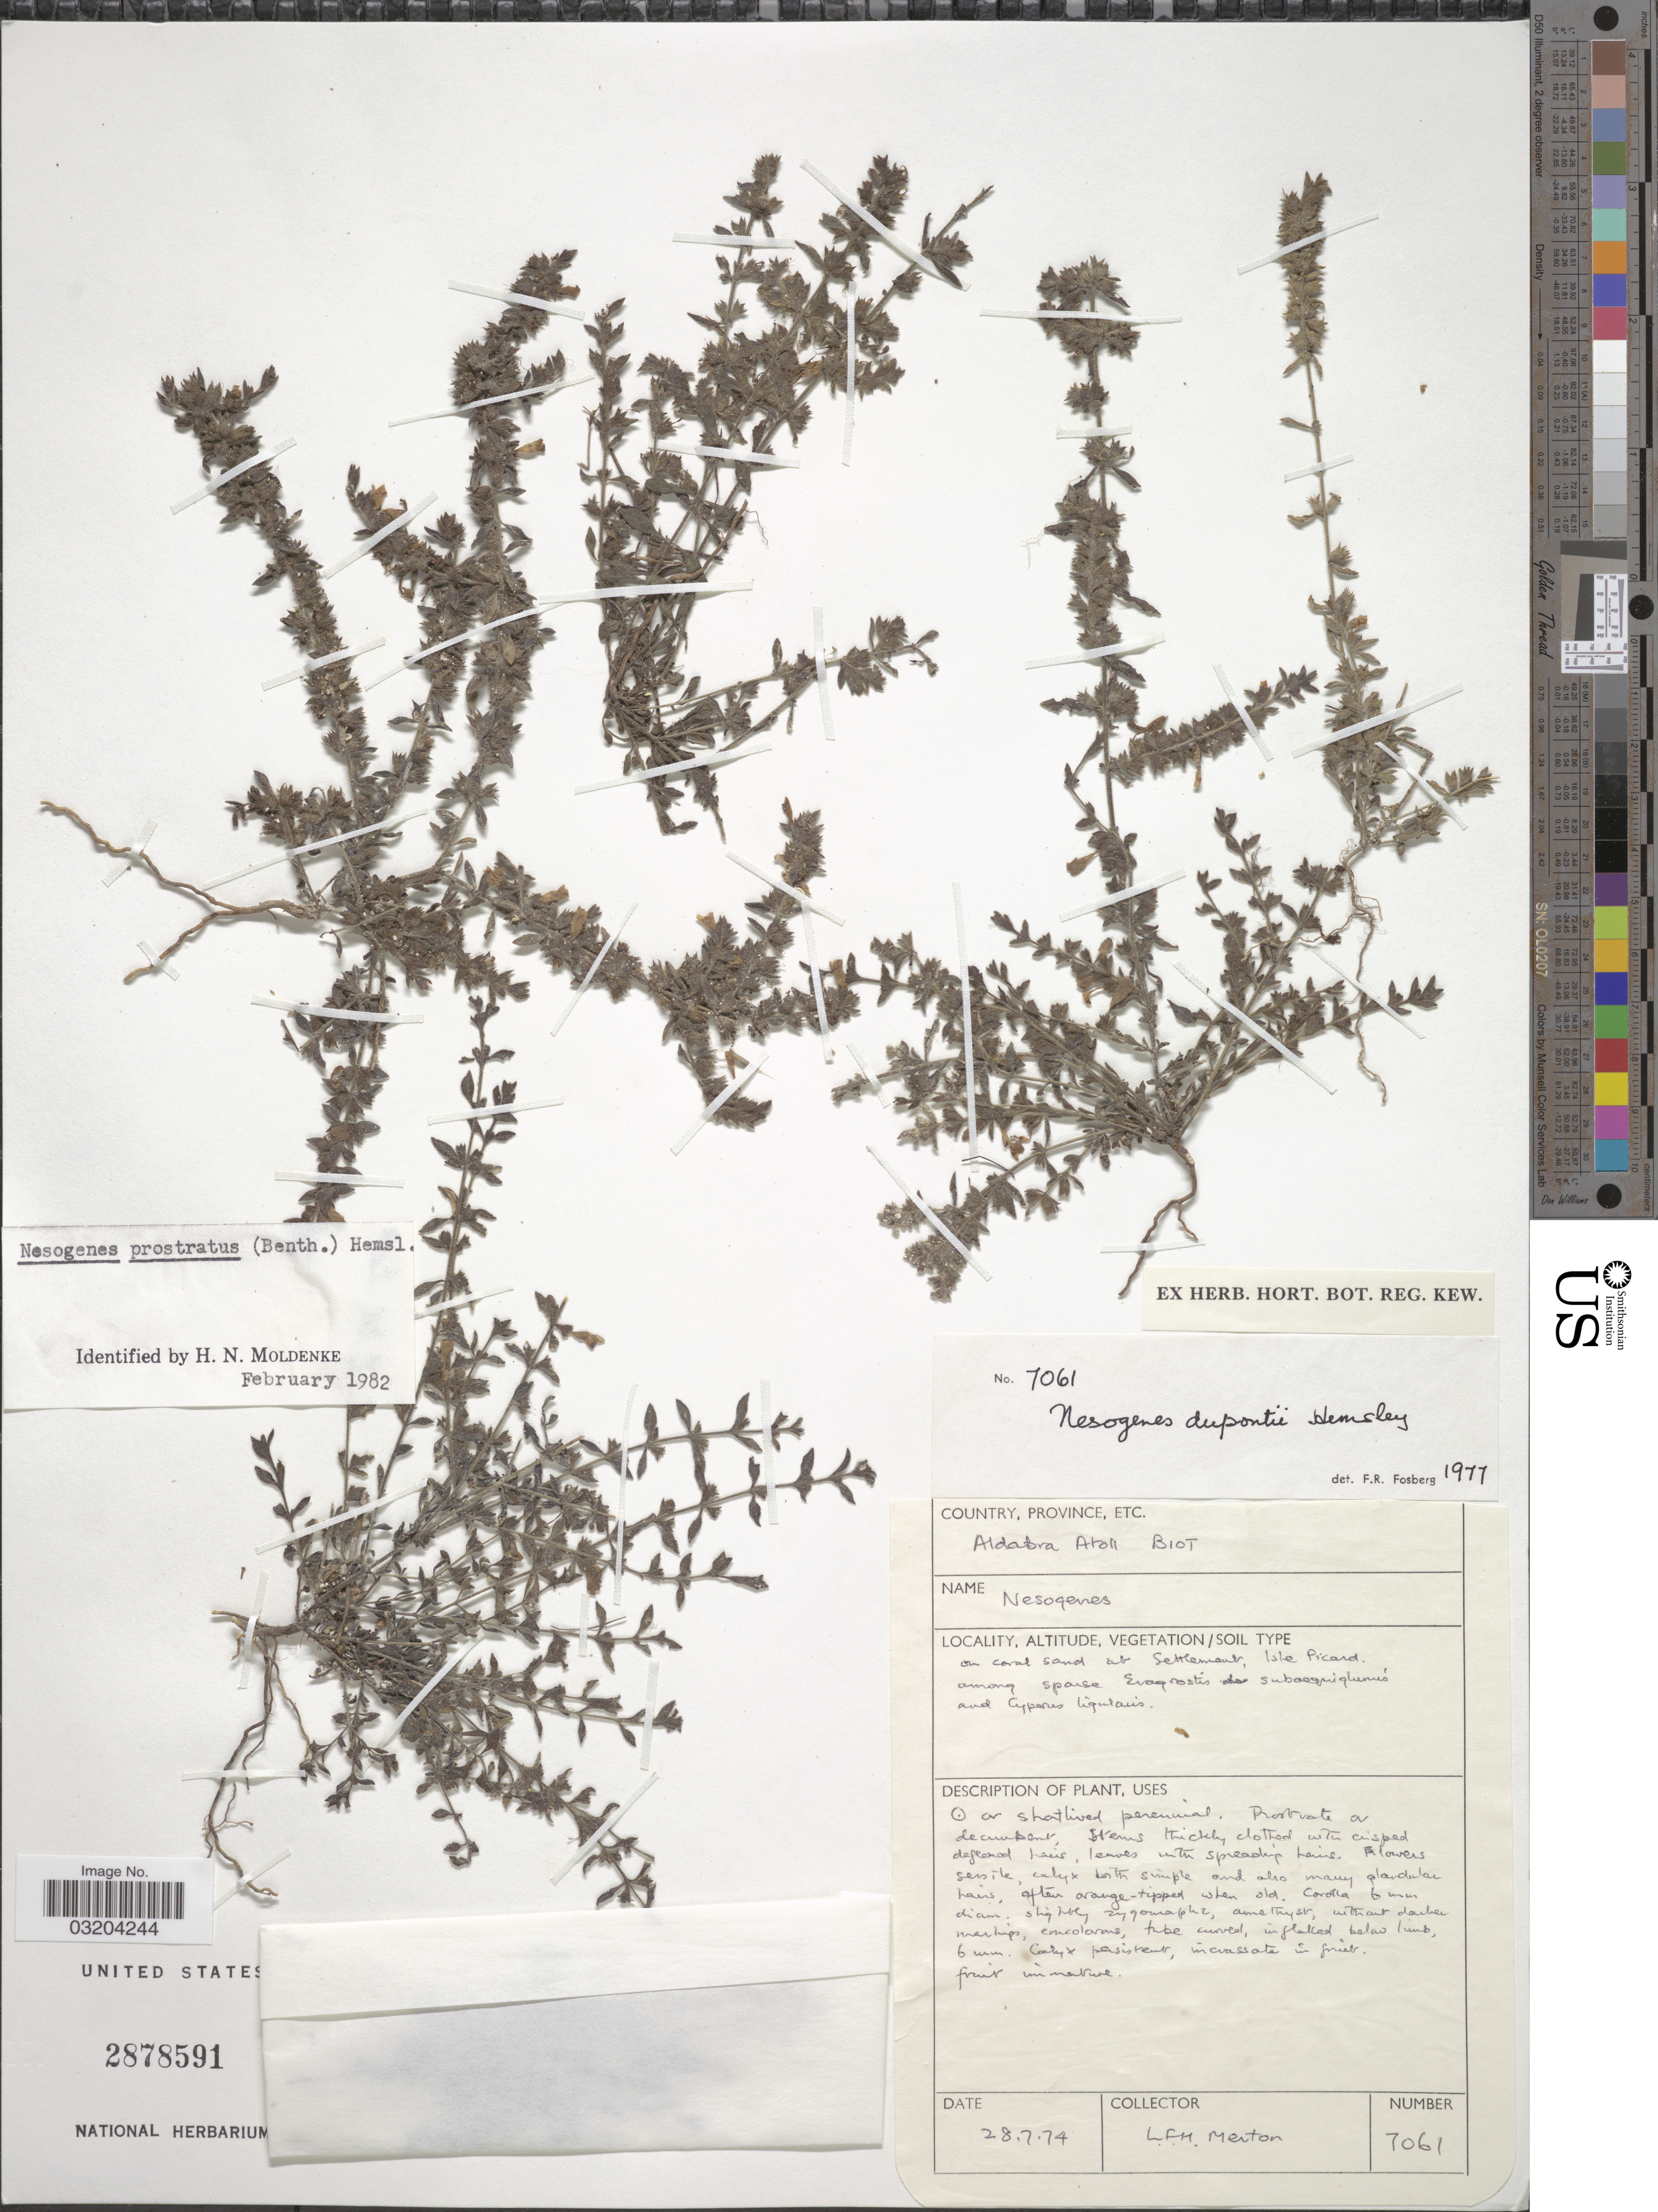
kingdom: Plantae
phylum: Tracheophyta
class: Magnoliopsida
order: Lamiales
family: Orobanchaceae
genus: Nesogenes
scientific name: Nesogenes prostrata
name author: (Benth.) Hemsl.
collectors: L. Merton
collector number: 7061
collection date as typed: Transcribed d/m/y: 28/7/74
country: Seychelles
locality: Aldabra Aroll Biot. on coral sand at Settlement, Isle Picard.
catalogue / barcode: US 2878591